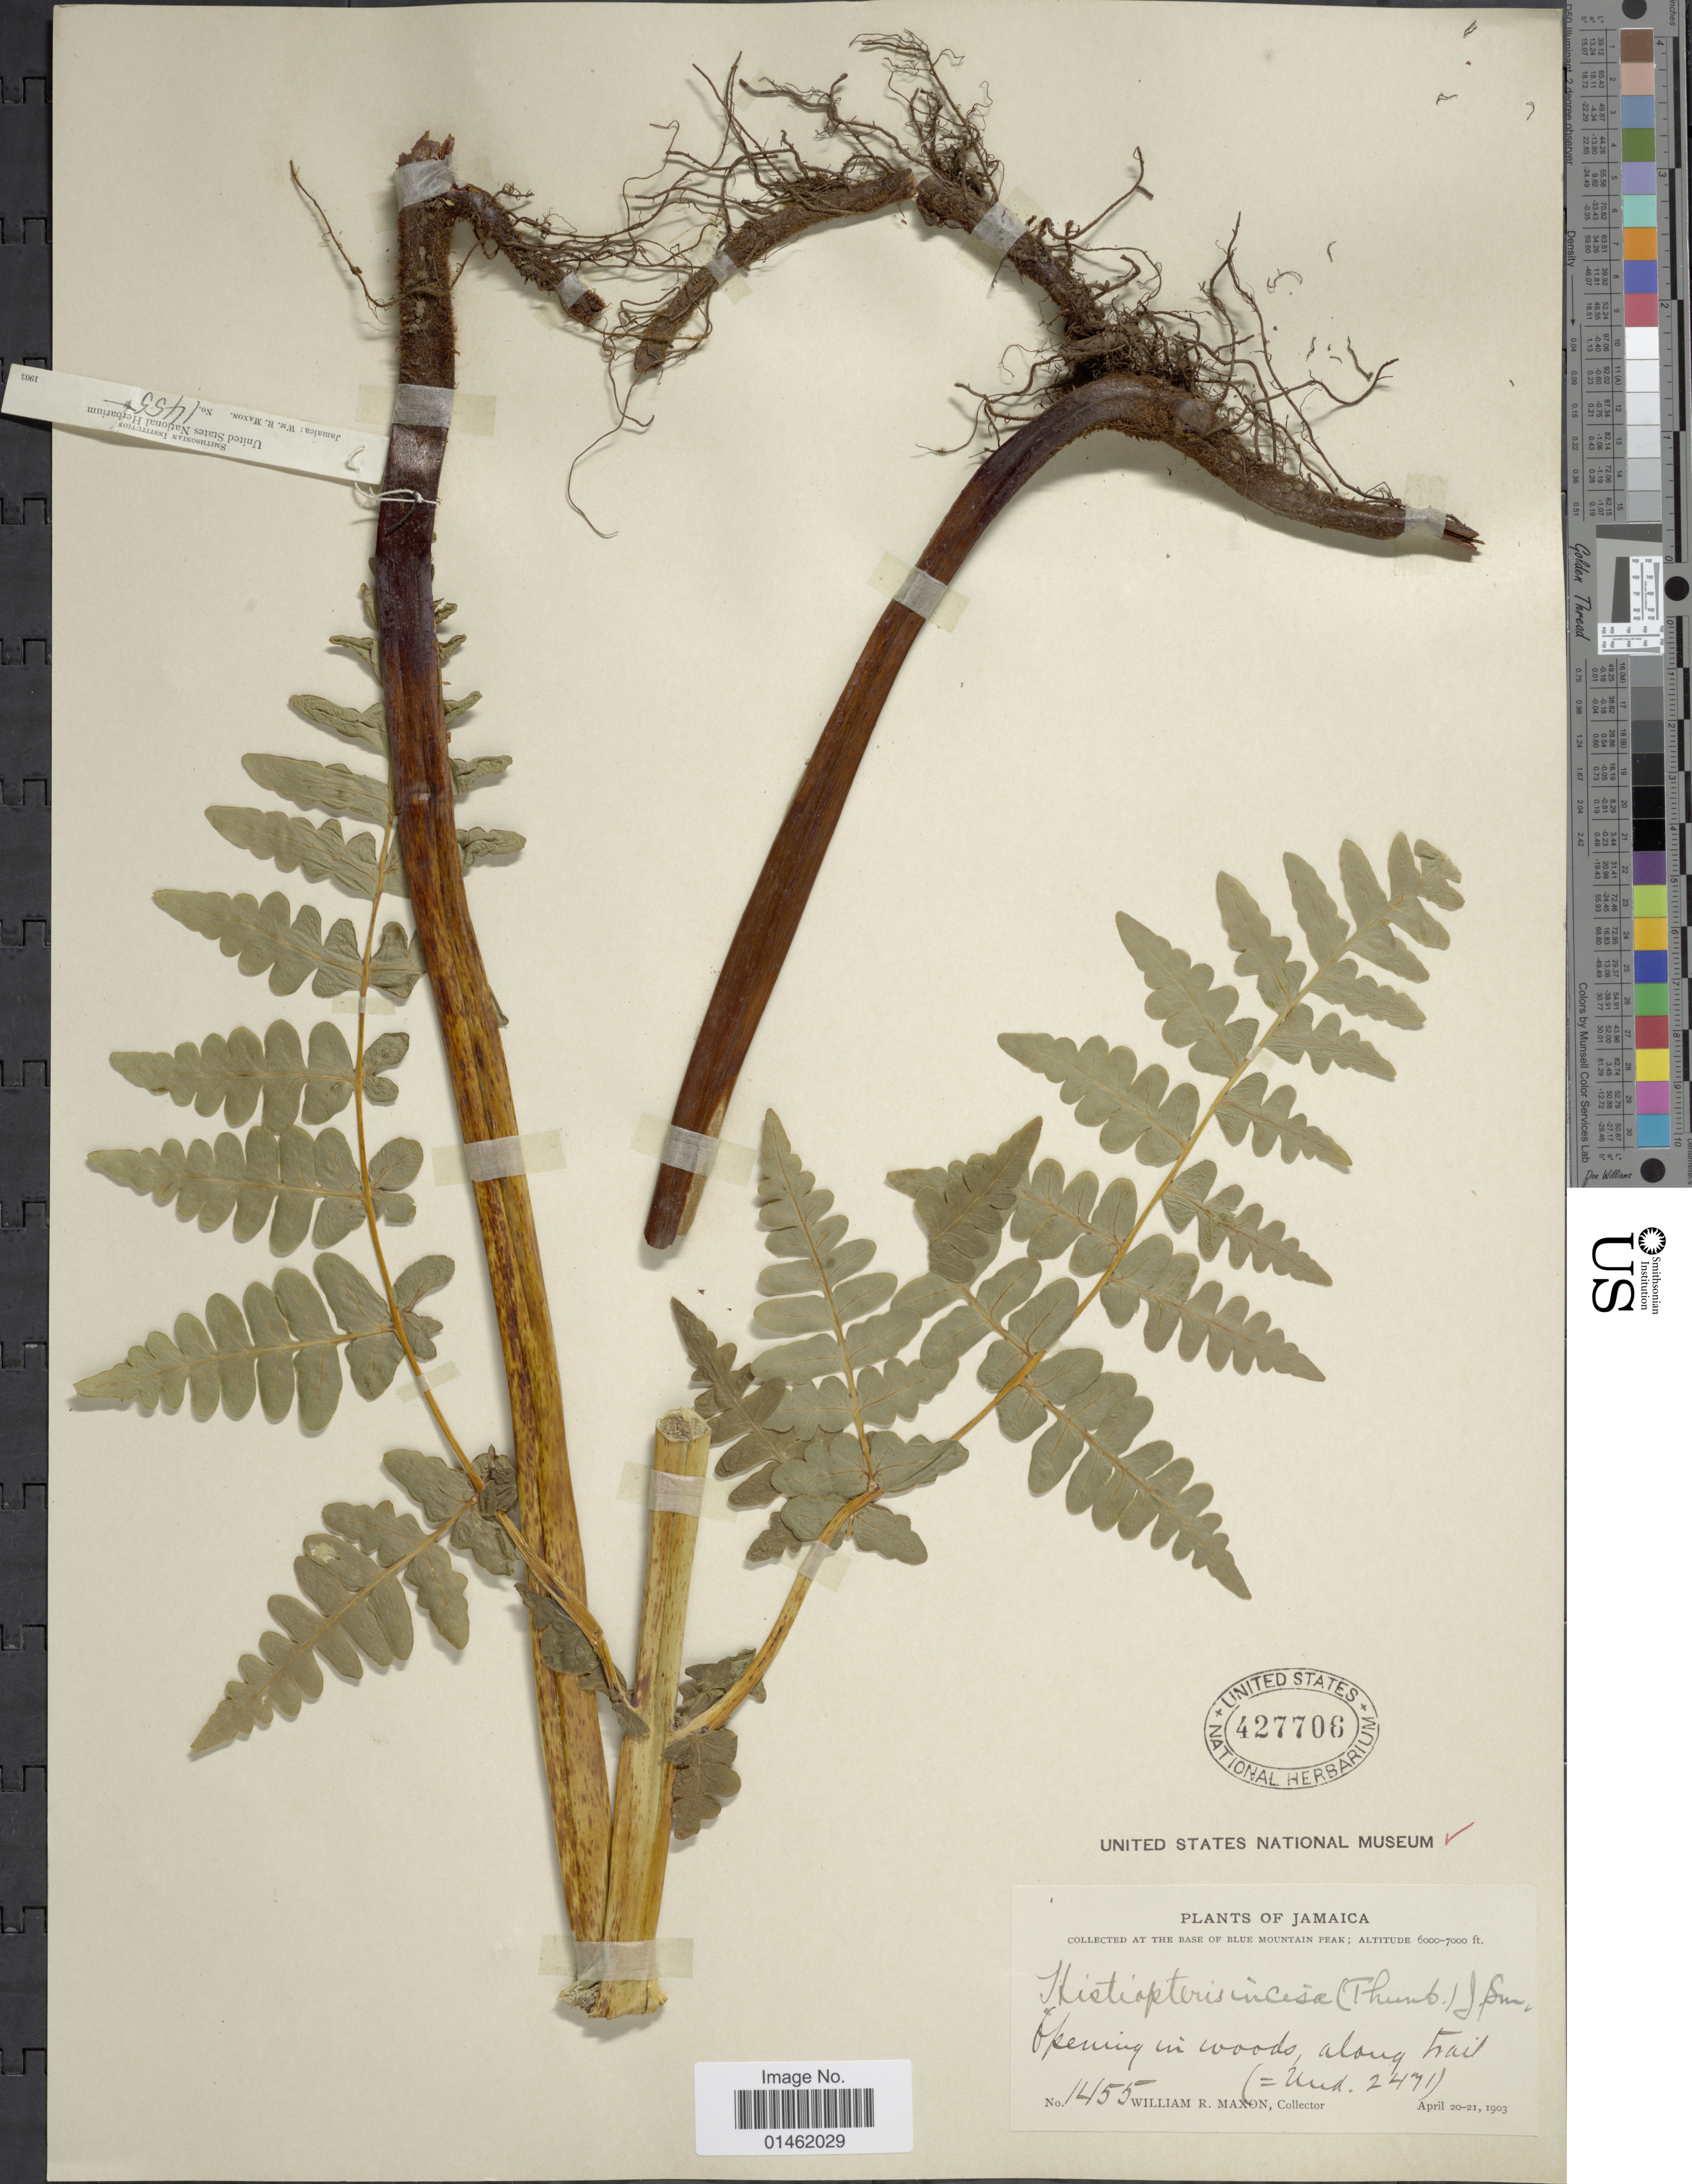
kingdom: Plantae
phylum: Tracheophyta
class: Polypodiopsida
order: Polypodiales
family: Dennstaedtiaceae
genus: Histiopteris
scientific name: Histiopteris incisa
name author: (Thunb.) J. Sm.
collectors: W. R. Maxon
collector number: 1455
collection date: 1903-04-20/1903-04-21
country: Jamaica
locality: At the base of Blue Mountain peak, along trail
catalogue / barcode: US 427706